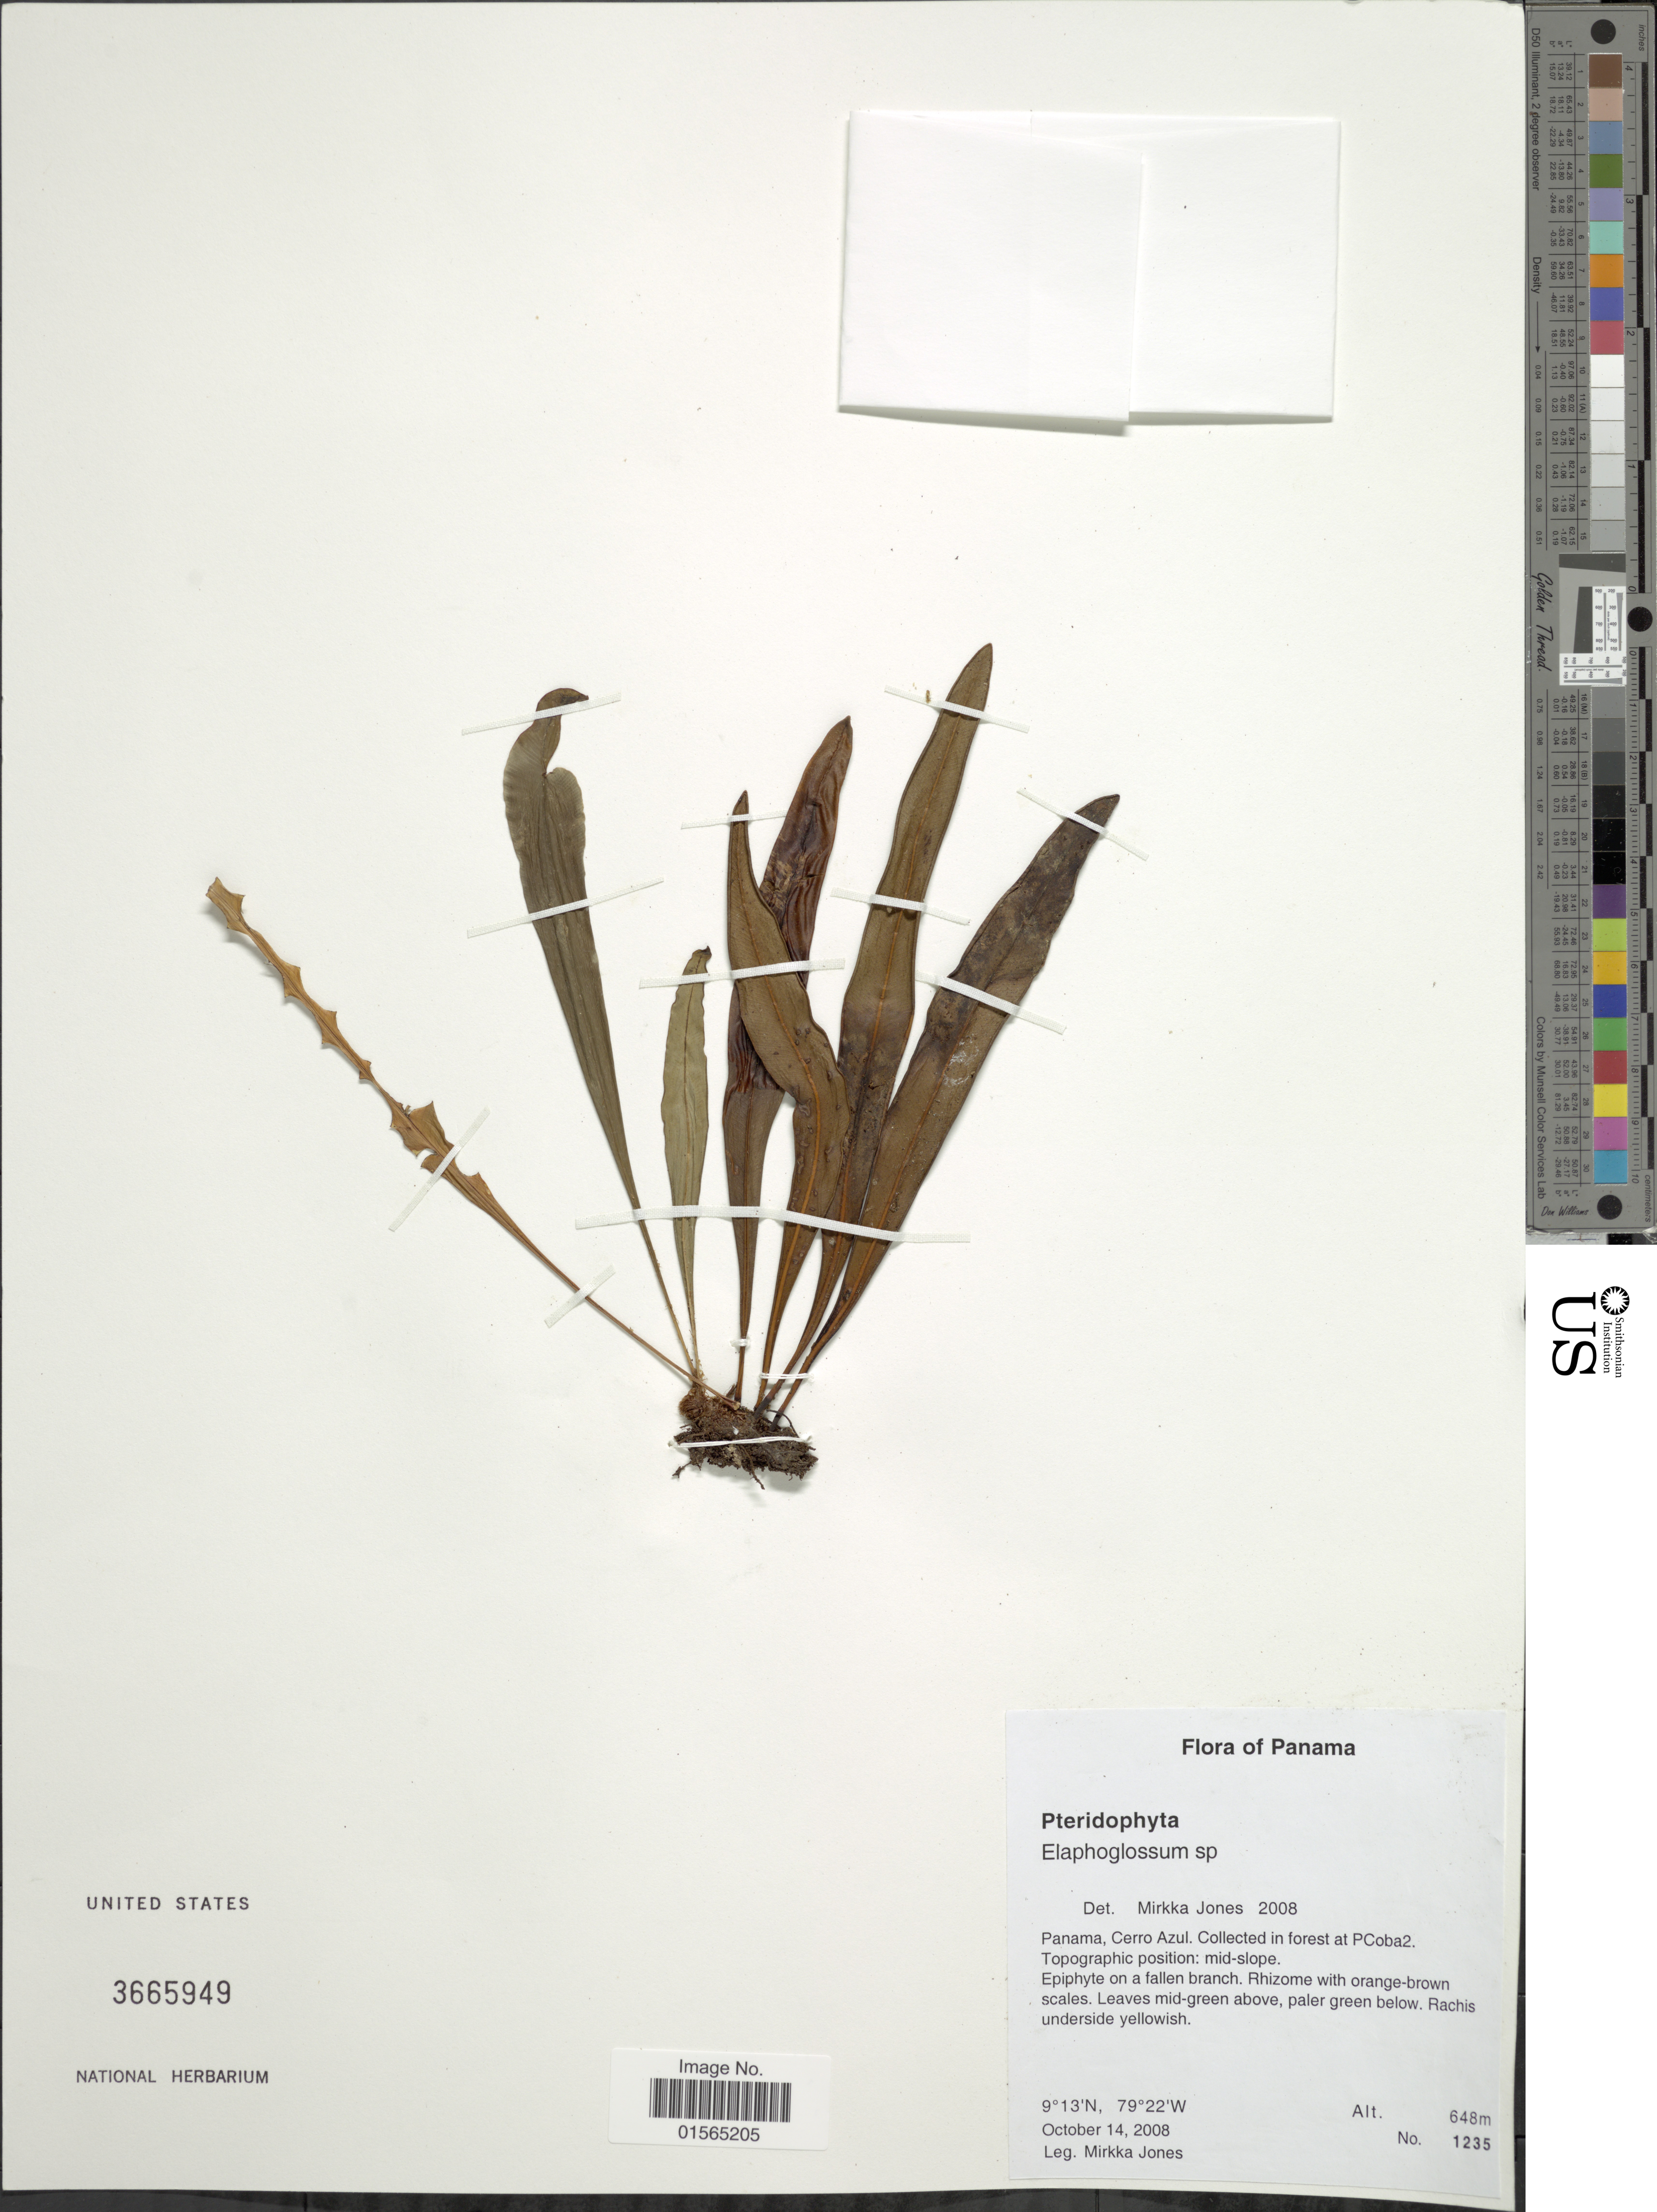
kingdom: Plantae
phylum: Tracheophyta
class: Polypodiopsida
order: Polypodiales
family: Dryopteridaceae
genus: Elaphoglossum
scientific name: Elaphoglossum sp.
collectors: M. Jones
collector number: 1235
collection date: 2008-10-14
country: Panama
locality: Cerro Azul. Collected in forest at PCoba2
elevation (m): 648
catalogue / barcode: US 3665949